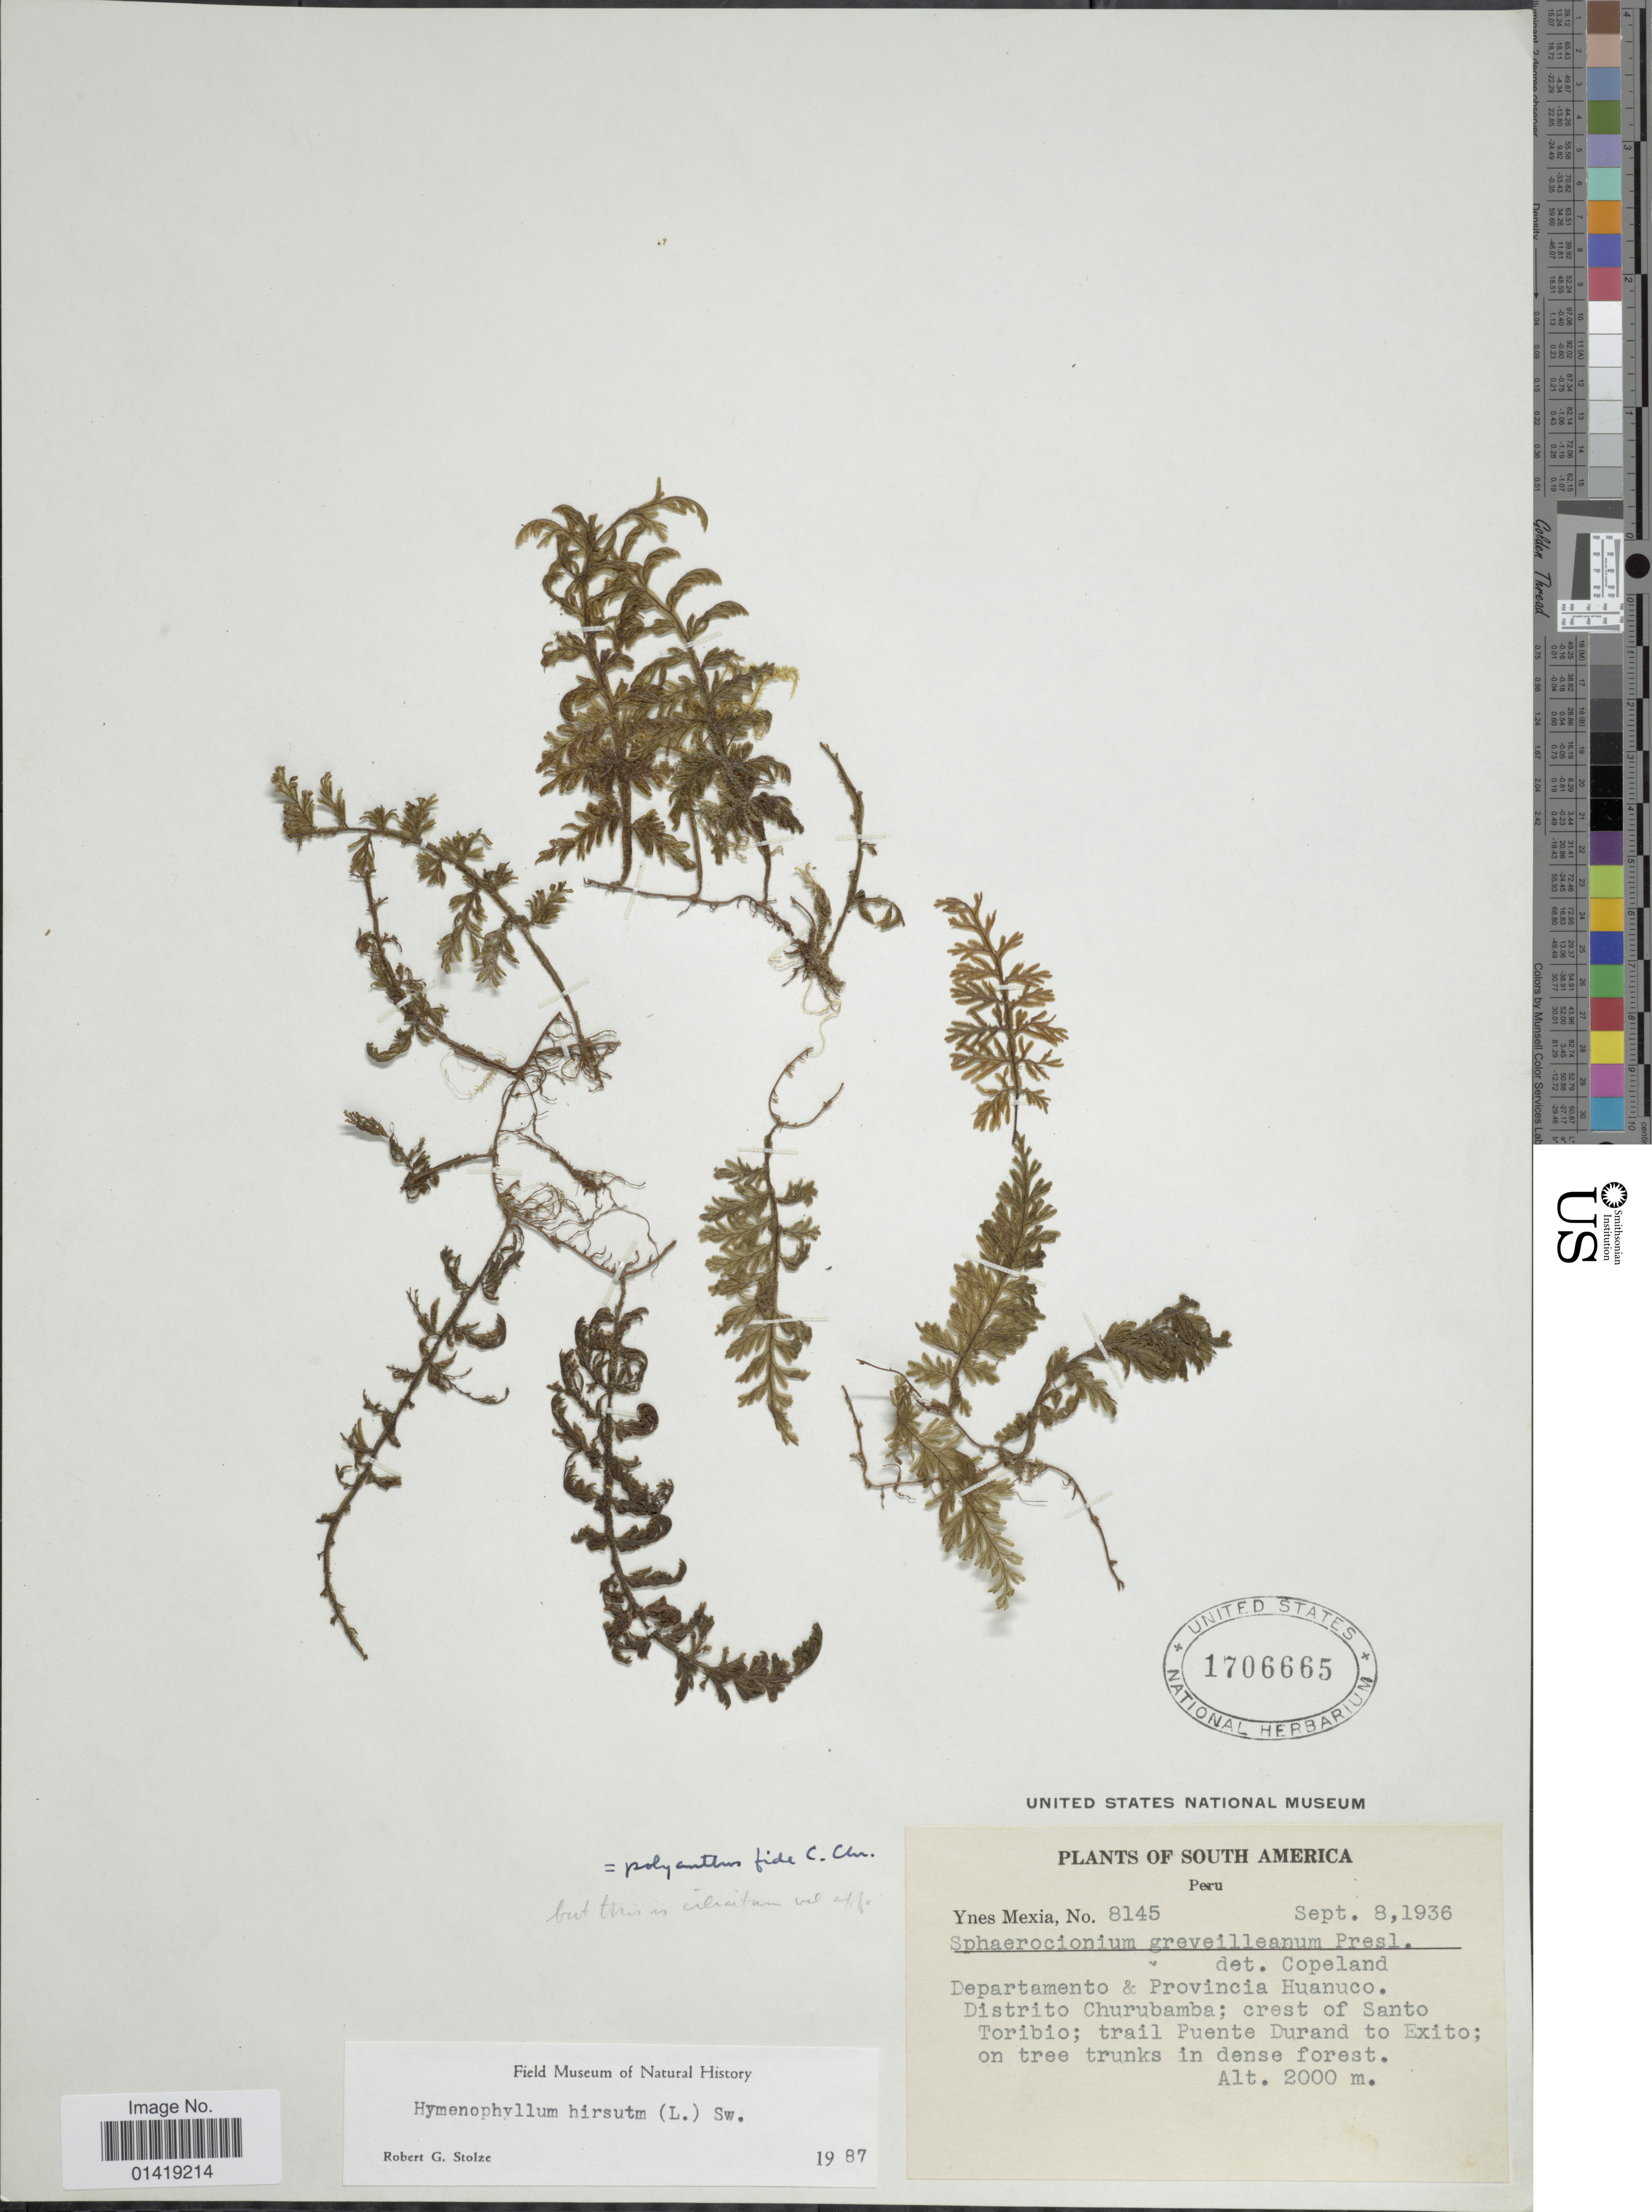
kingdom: Plantae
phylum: Tracheophyta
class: Polypodiopsida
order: Hymenophyllales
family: Hymenophyllaceae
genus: Hymenophyllum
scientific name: Hymenophyllum hirsutum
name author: (L.) Sw.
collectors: Y. Mexia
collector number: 8145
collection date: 1936-09-08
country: Peru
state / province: Huánuco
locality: Departamento & provincia Huanuco distito Churubamba crest of Santo Toribio trail Puente Durand to Exito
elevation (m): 2000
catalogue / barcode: US 1706665